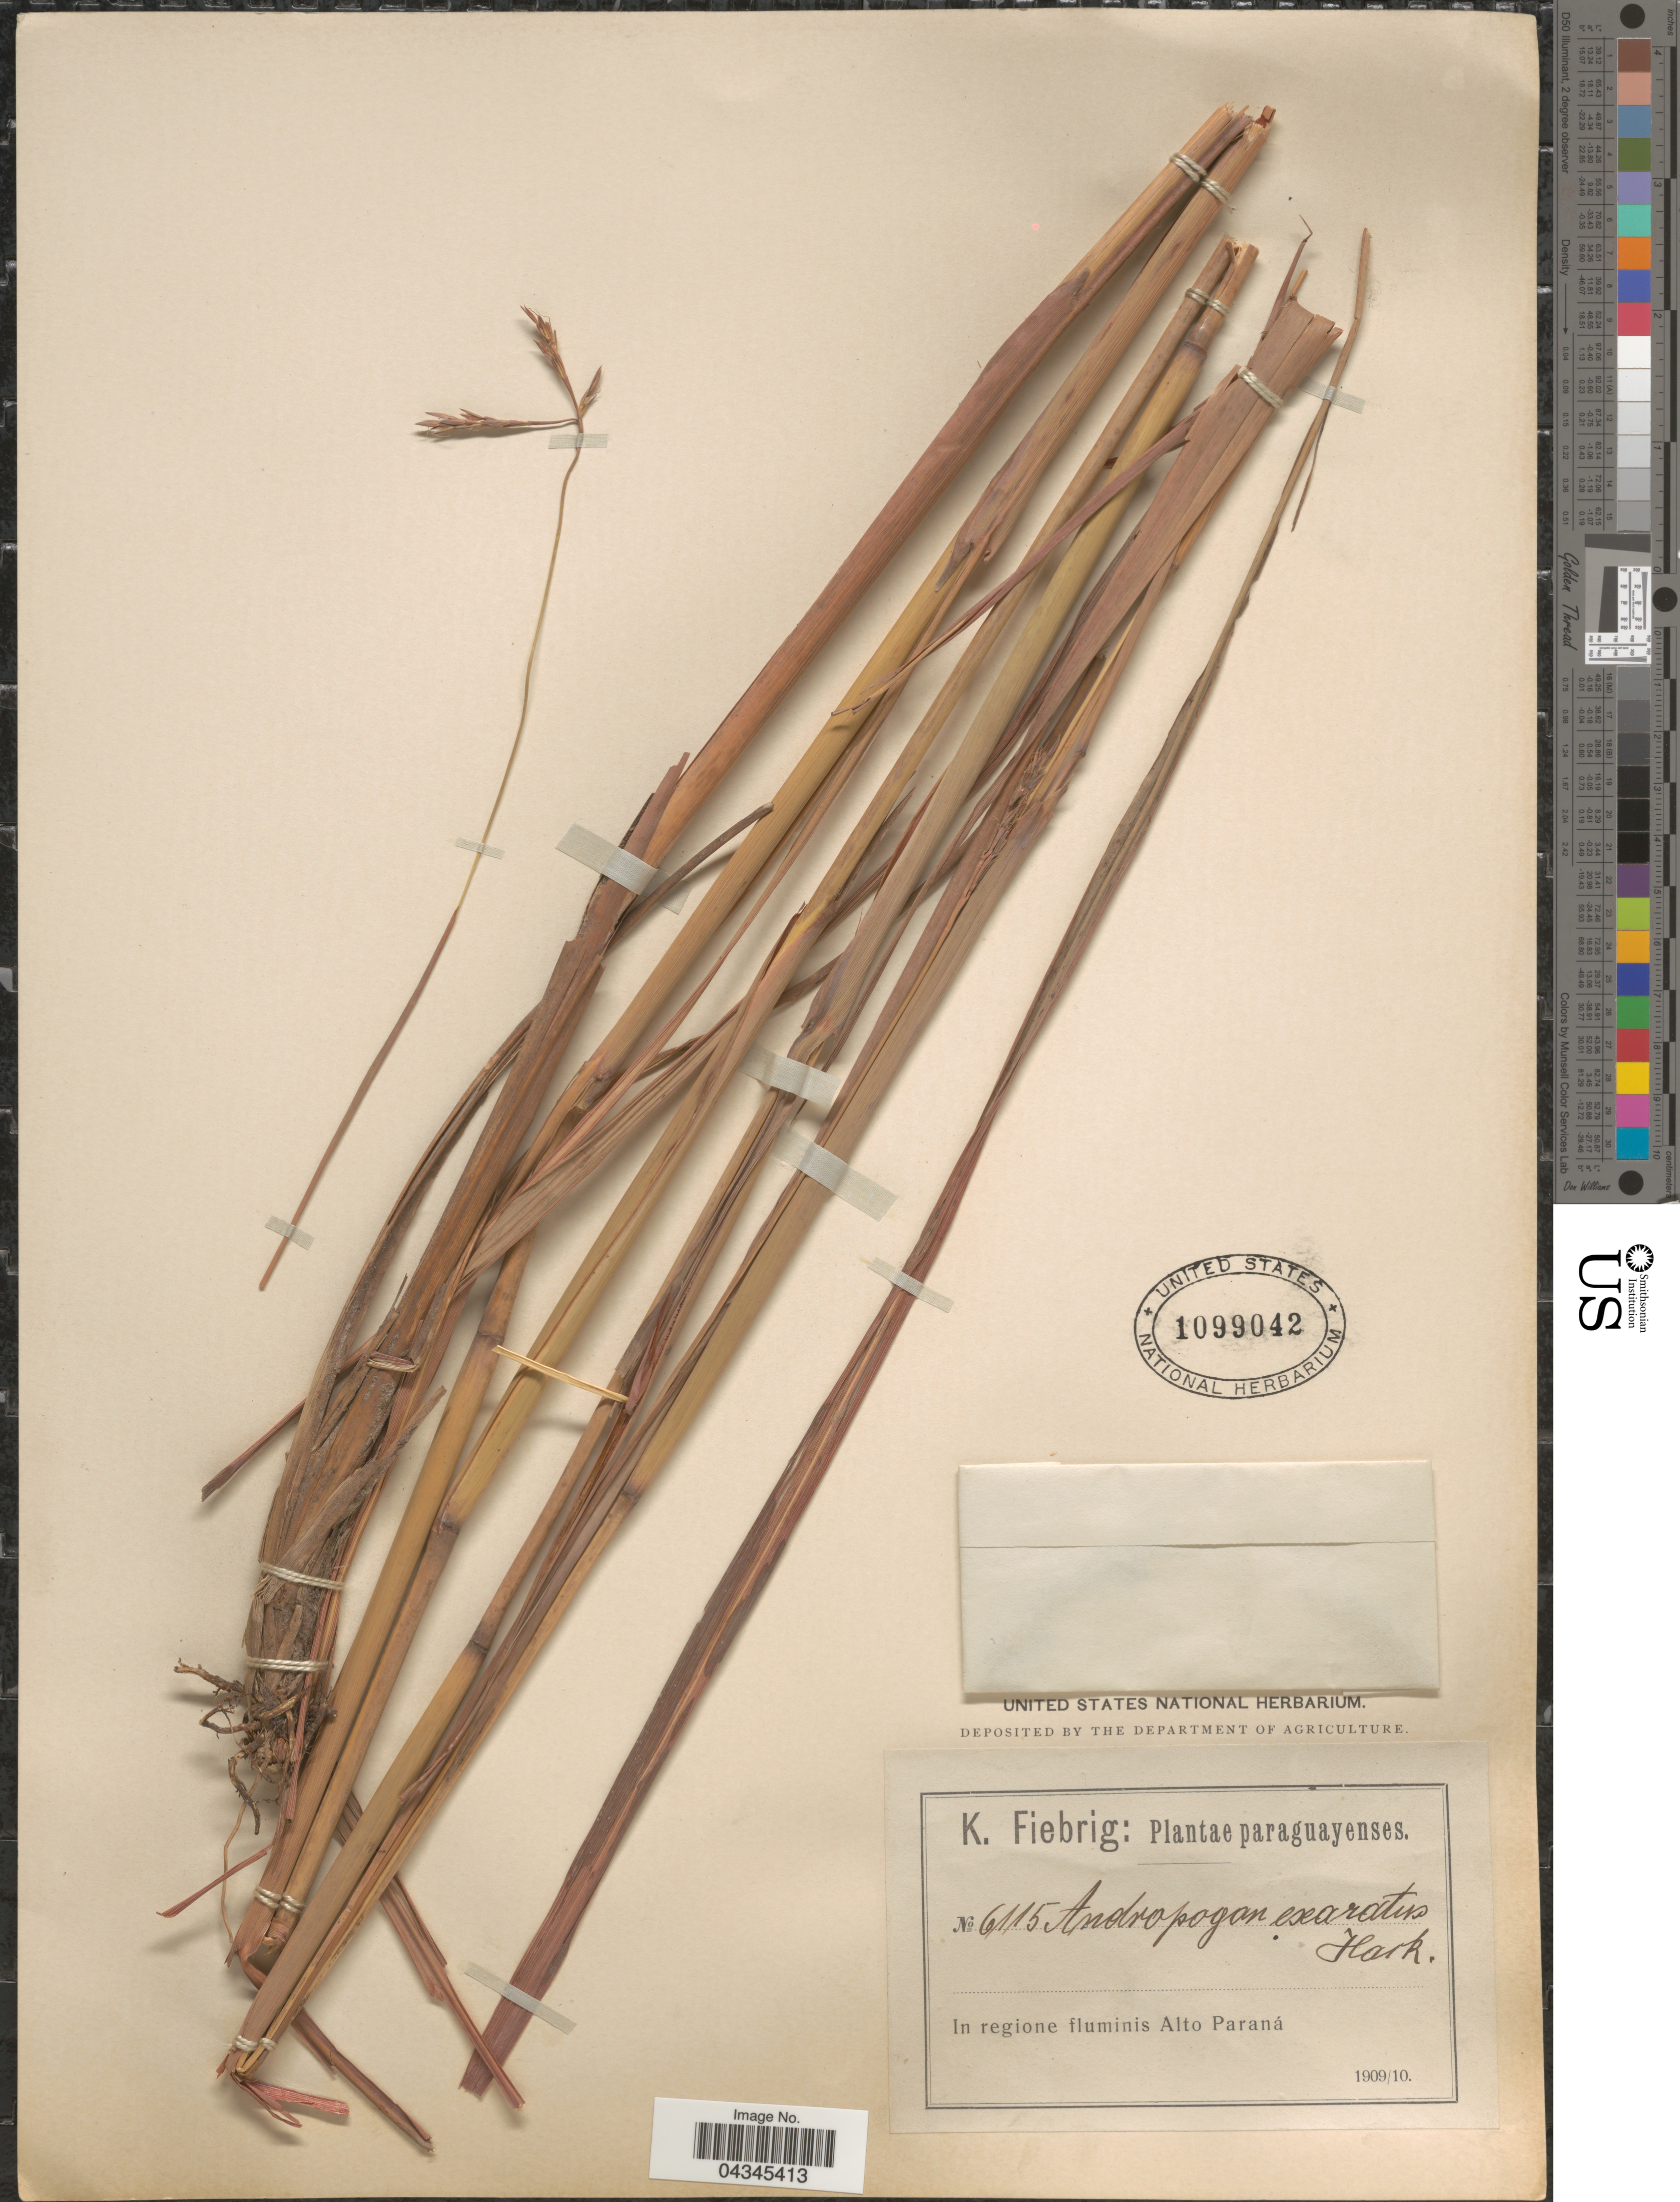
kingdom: Plantae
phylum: Tracheophyta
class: Liliopsida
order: Poales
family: Poaceae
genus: Andropogon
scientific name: Andropogon exaratus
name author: Hack.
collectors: K. Fiebrig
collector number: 6115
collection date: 1909/1910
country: Paraguay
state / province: Alto Parana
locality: In regione fluminis Alto Paraná.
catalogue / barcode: US 1099042